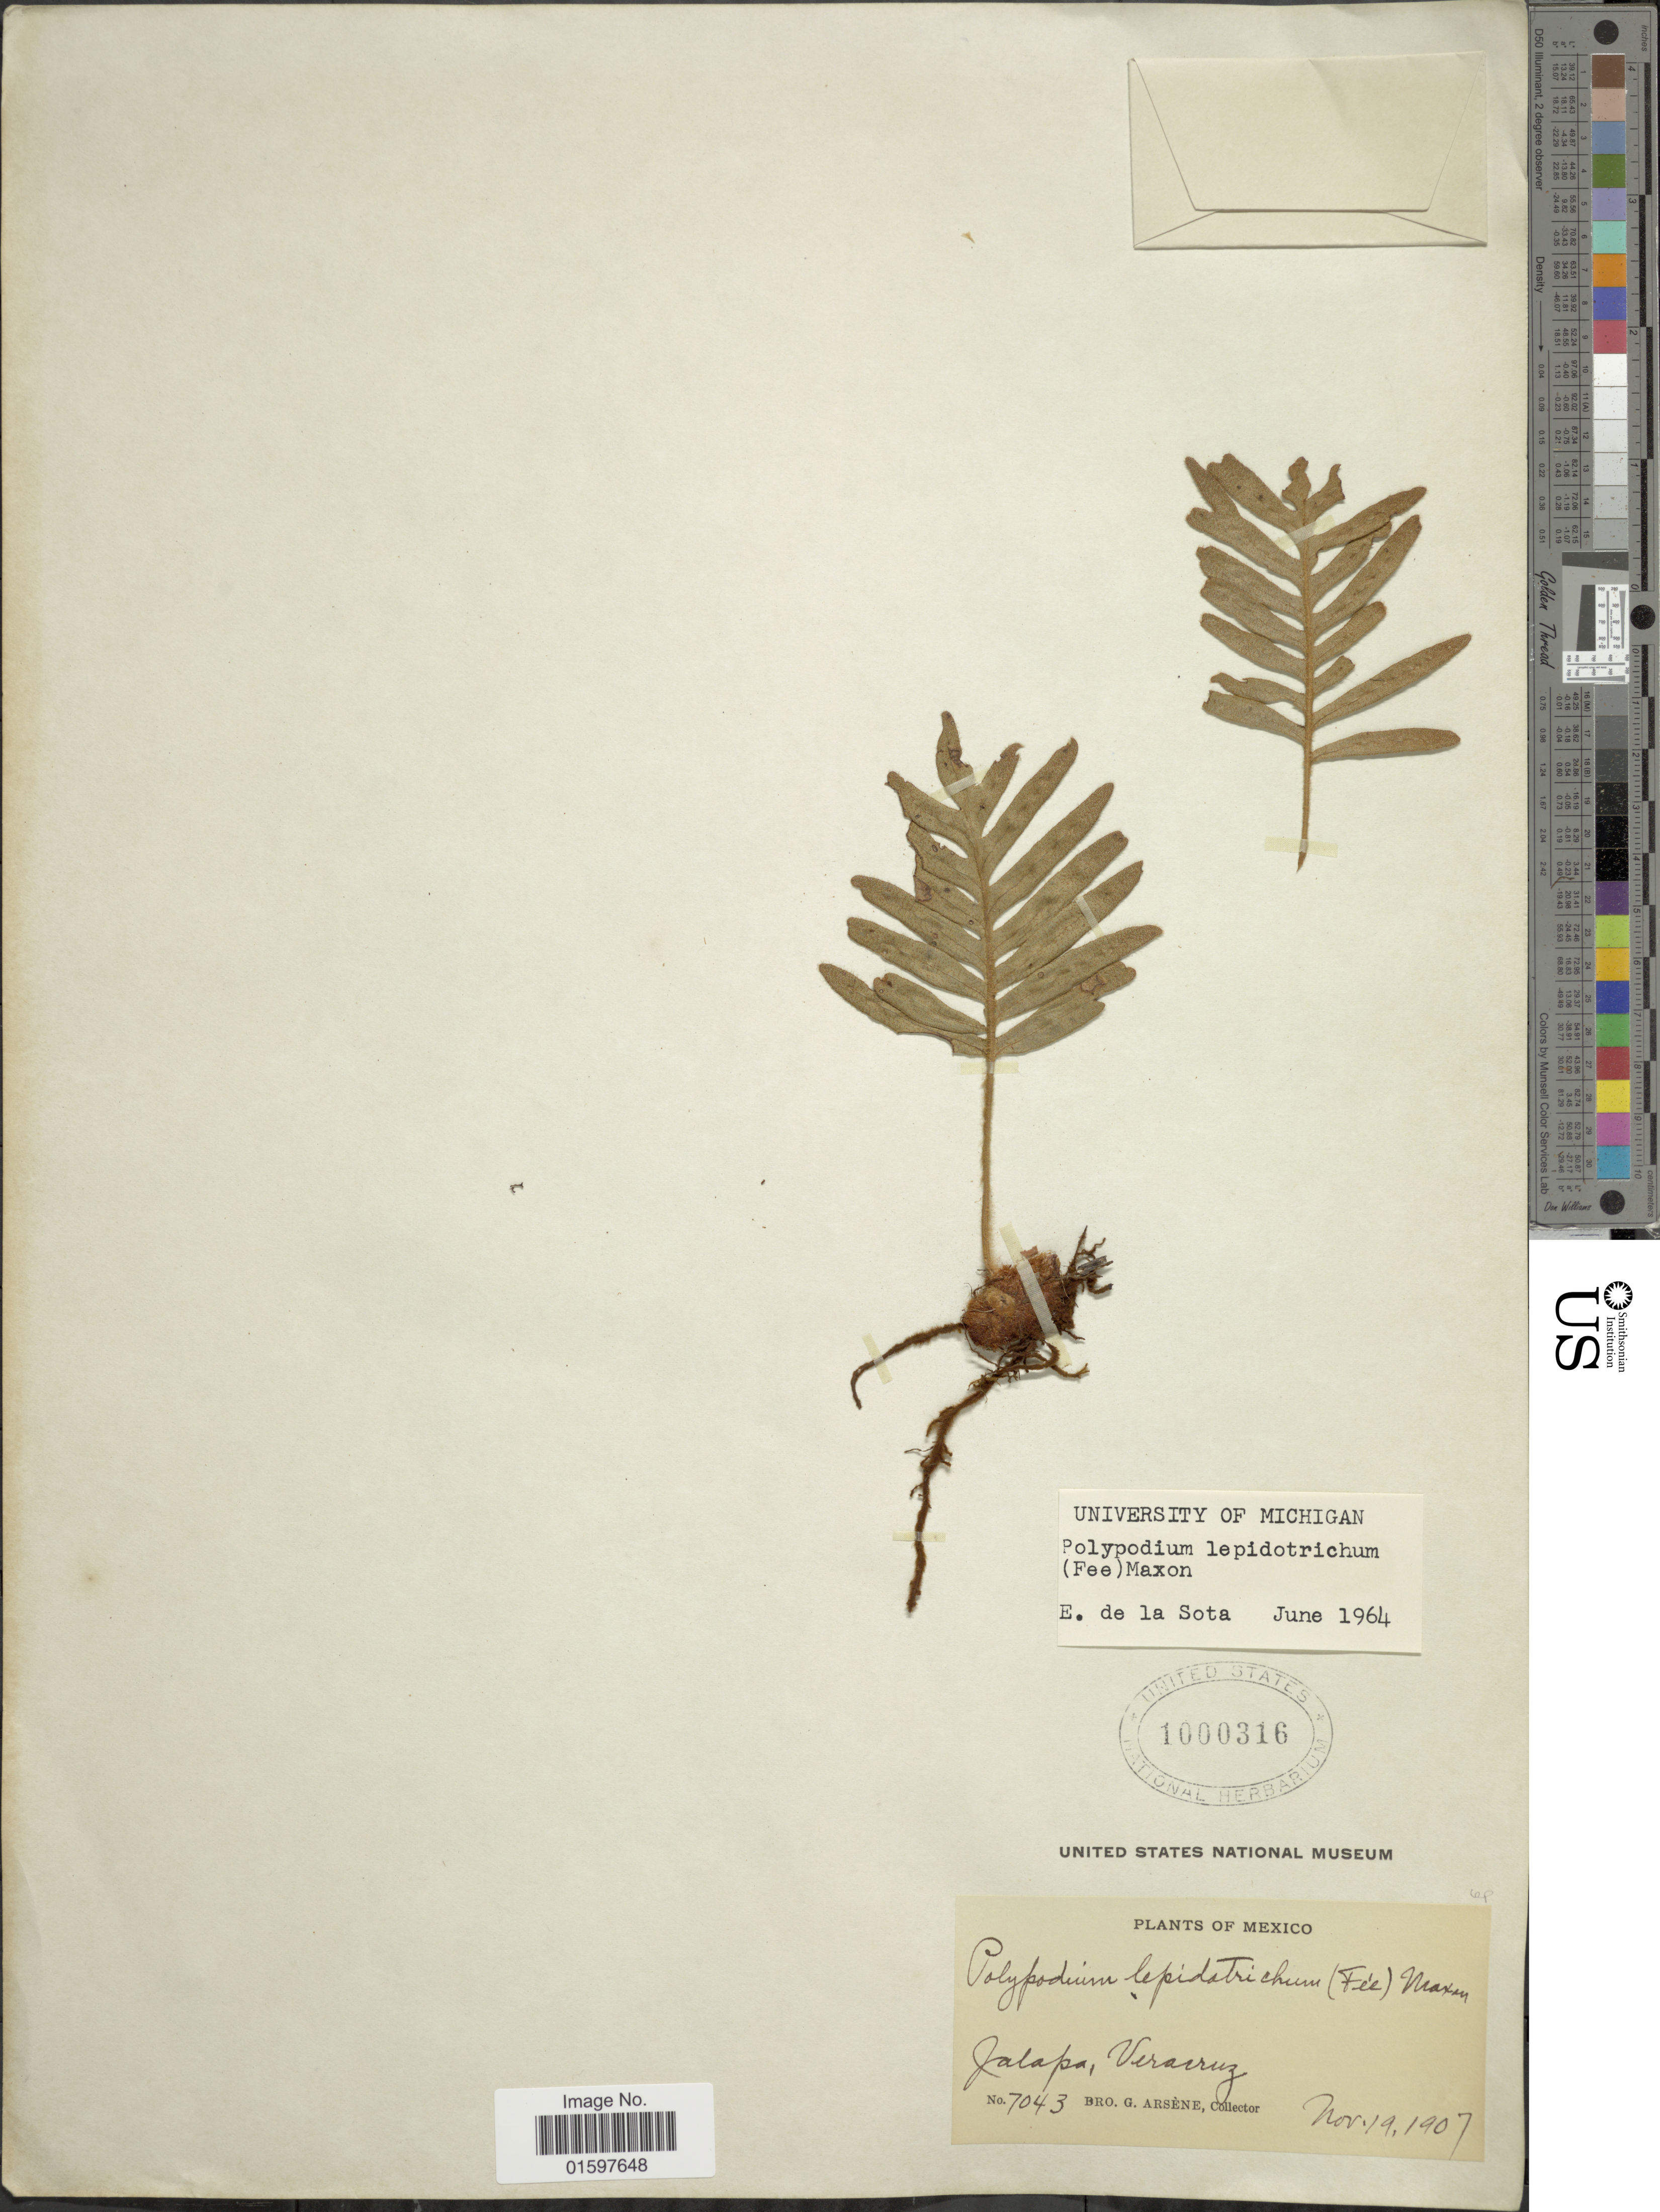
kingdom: Plantae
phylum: Tracheophyta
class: Polypodiopsida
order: Polypodiales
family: Polypodiaceae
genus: Pleopeltis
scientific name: Pleopeltis lepidotricha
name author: (Fée) A.R. Sm. & Tejero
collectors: Bro. G. Arsène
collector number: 7043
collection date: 1907-11-19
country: Mexico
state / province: Veracruz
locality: Jalapa, Veracruz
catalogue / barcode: US 1000316